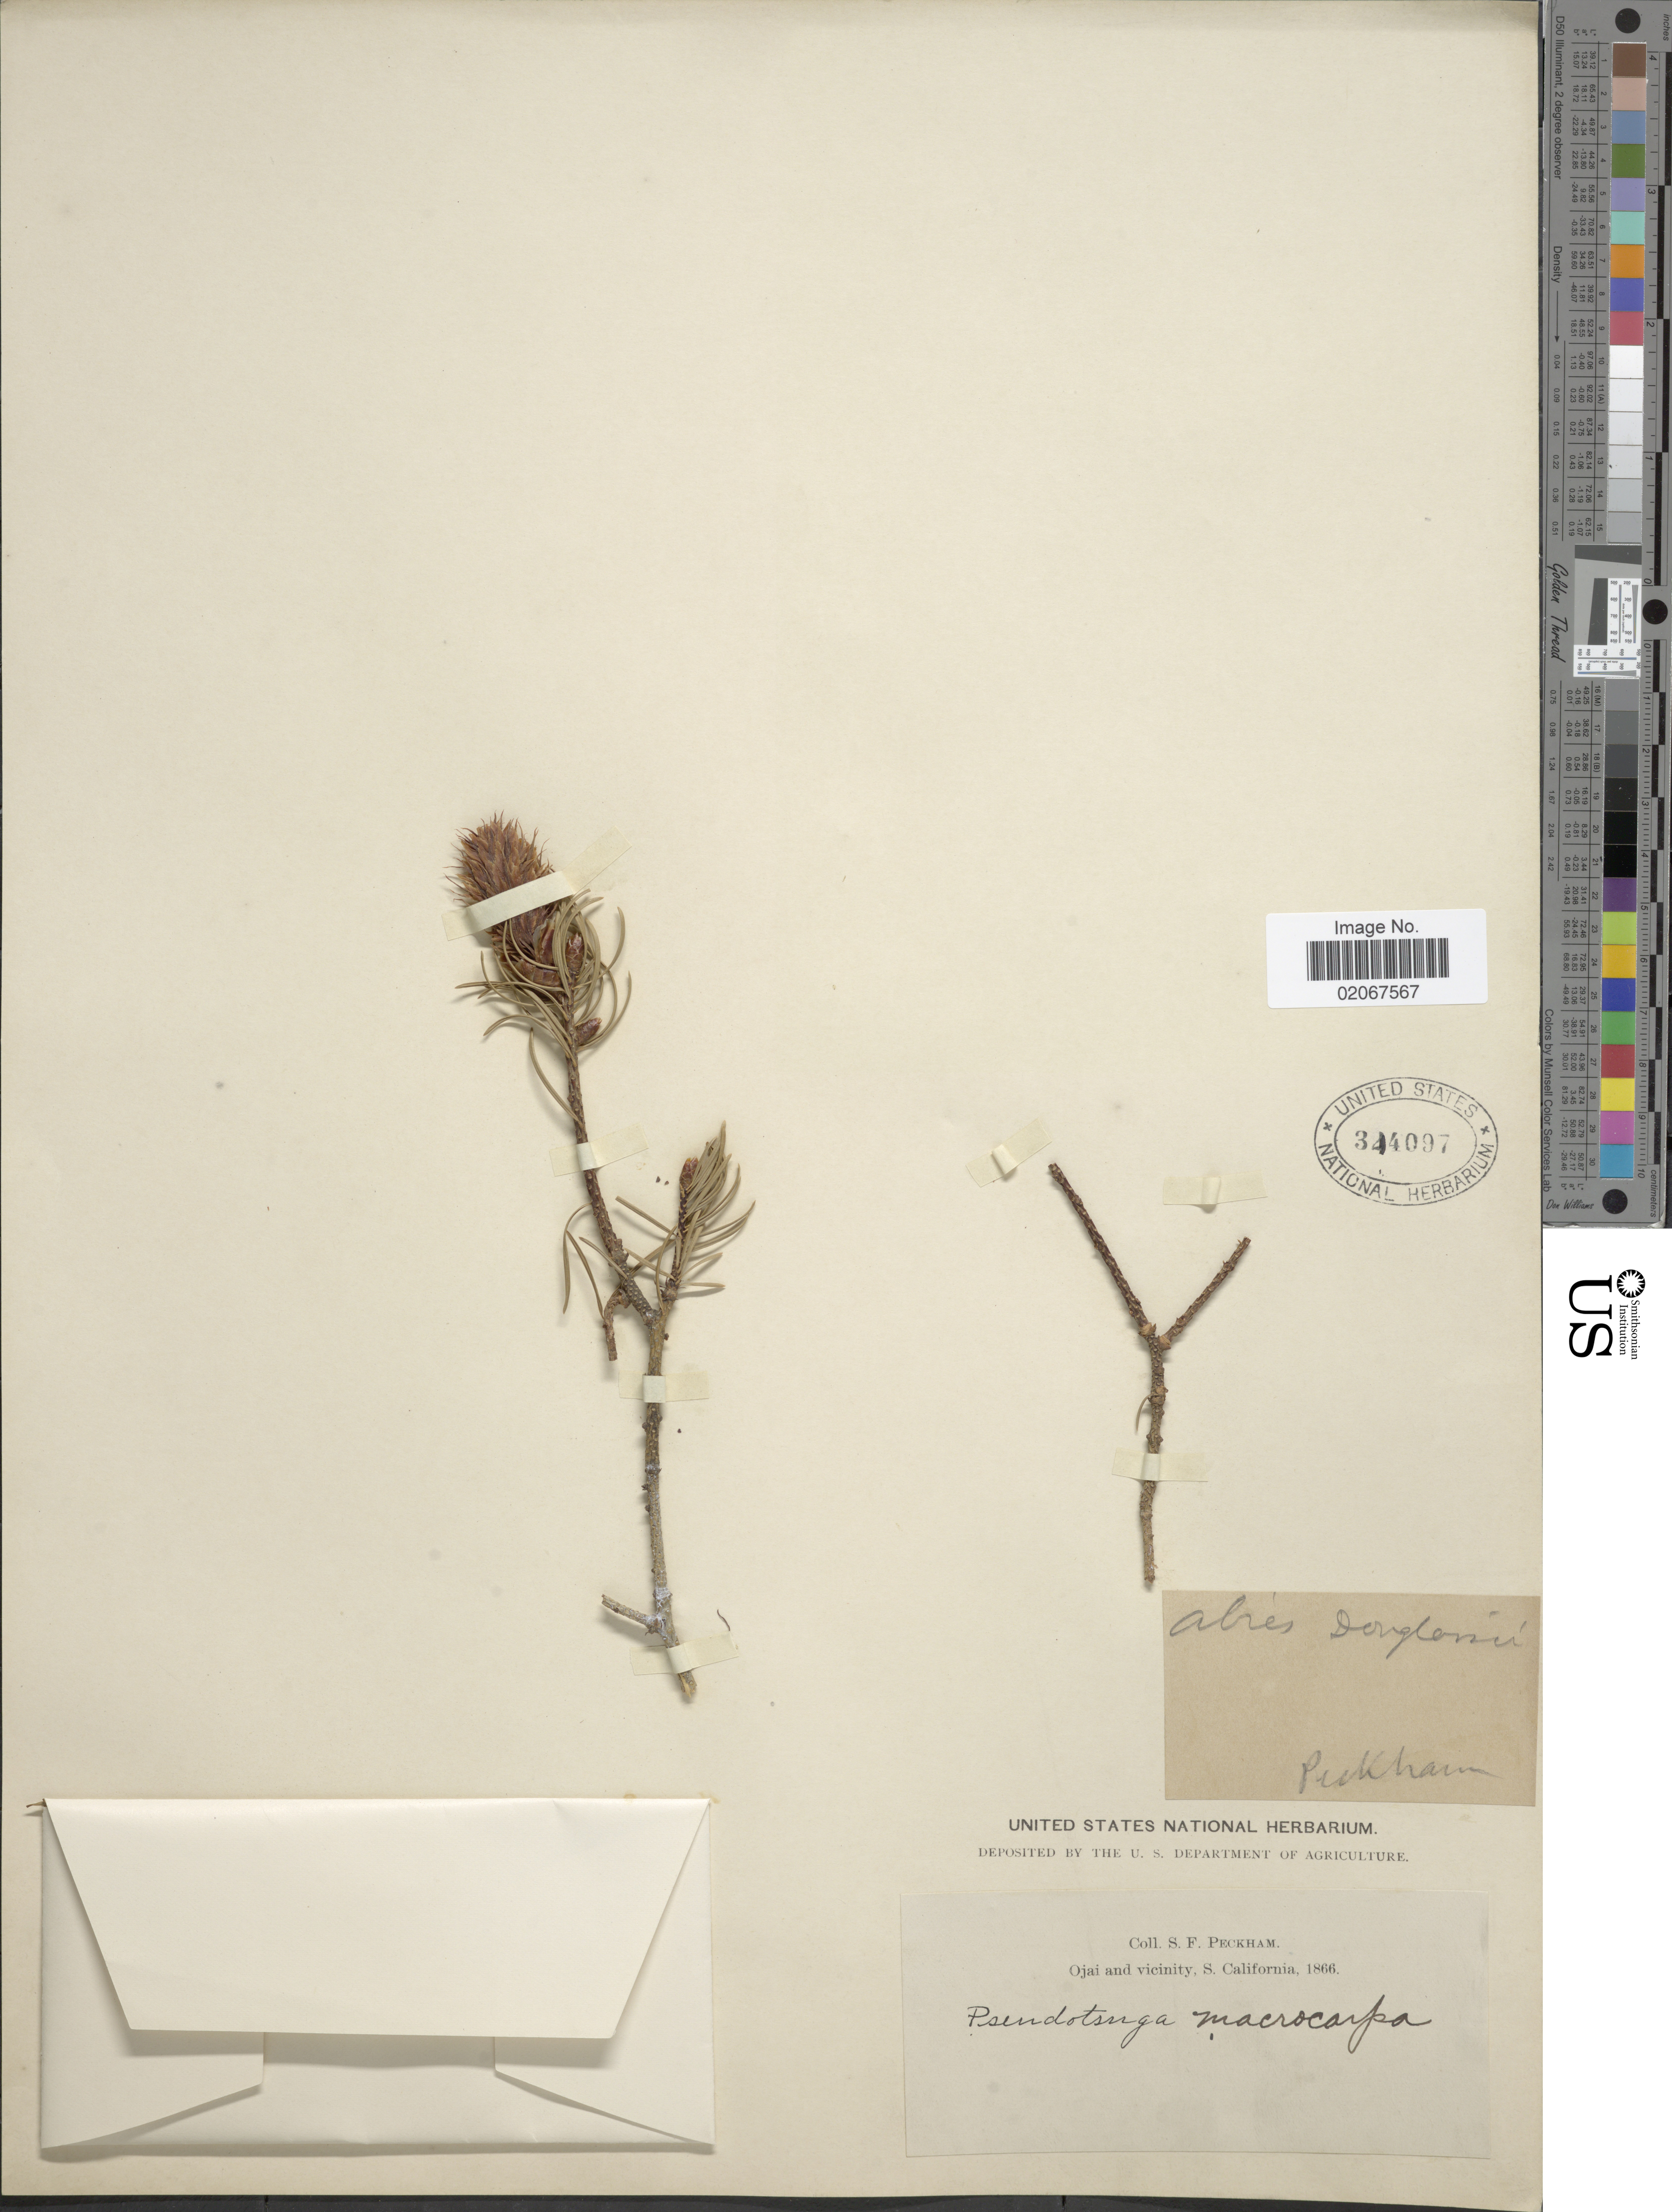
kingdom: Plantae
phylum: Tracheophyta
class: Pinopsida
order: Pinales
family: Pinaceae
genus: Pseudotsuga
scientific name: Pseudotsuga macrocarpa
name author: (Vasey) Mayr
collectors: S. Peckham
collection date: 1866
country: United States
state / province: California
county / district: Ventura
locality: Ojai and S. California.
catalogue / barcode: US 344097